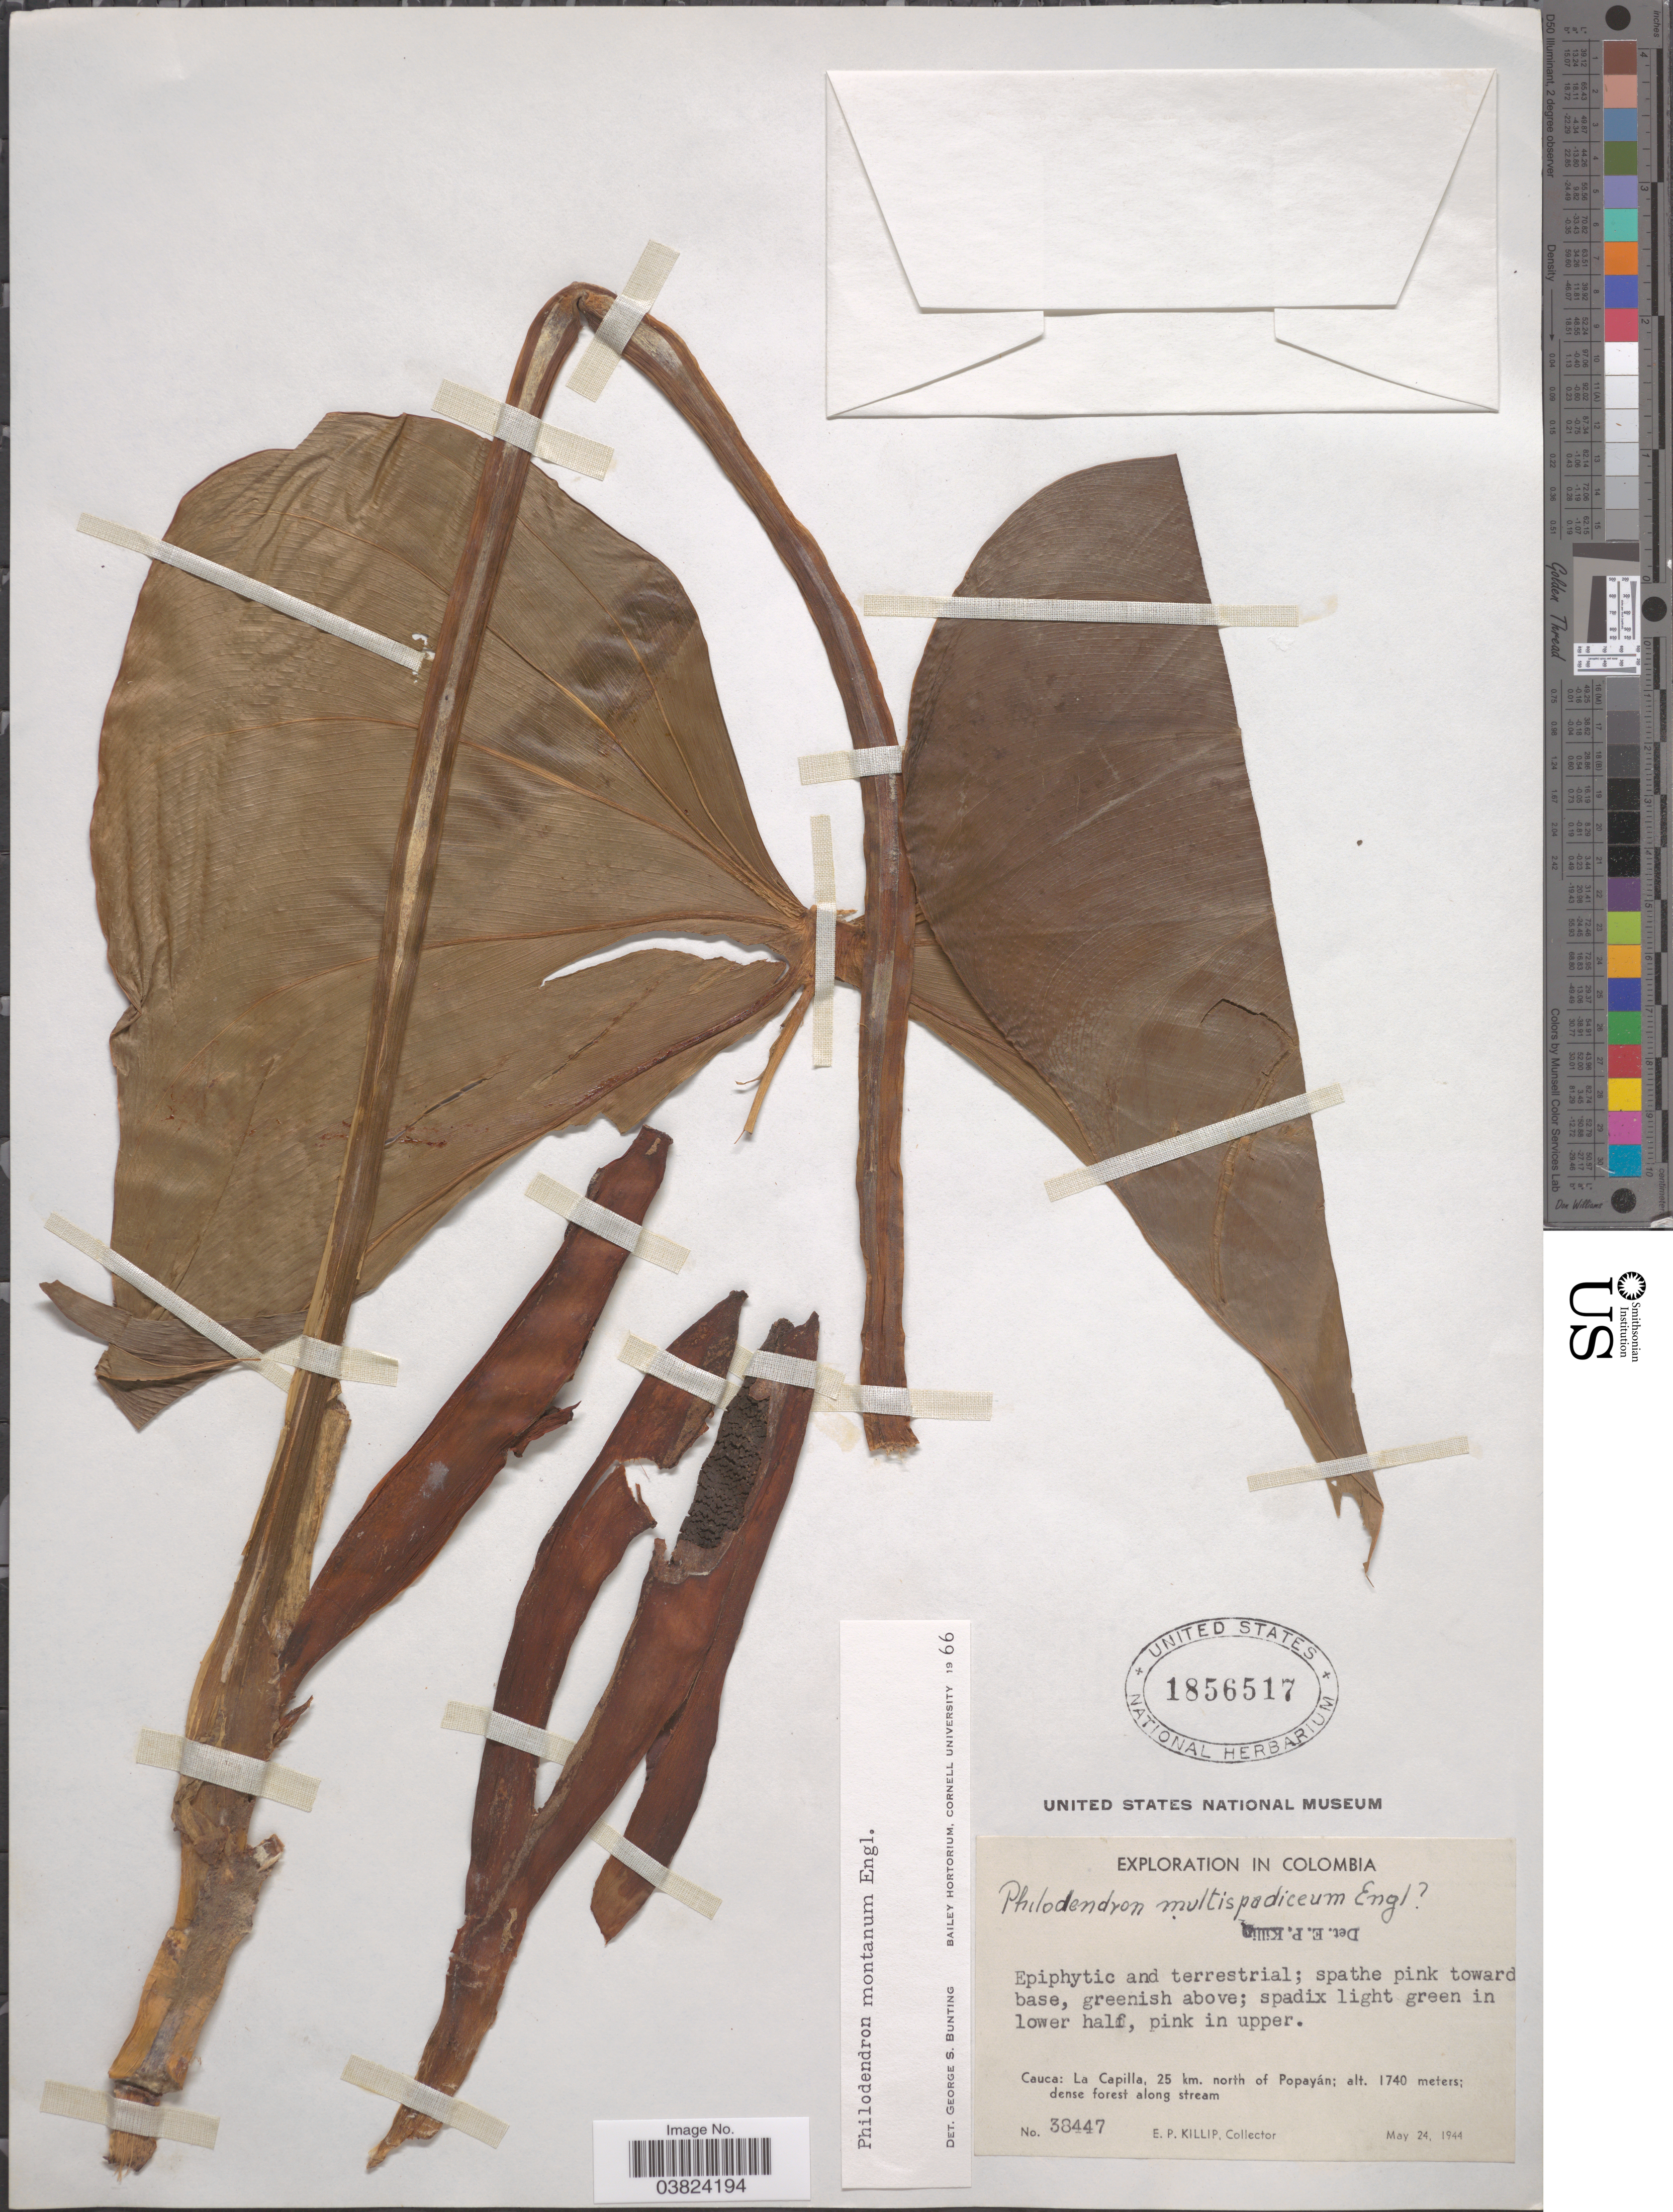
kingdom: Plantae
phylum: Tracheophyta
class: Liliopsida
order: Alismatales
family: Araceae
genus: Philodendron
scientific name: Philodendron montanum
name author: Engl.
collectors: E. P. Killip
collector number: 38447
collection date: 1944-05-24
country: Colombia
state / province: Cauca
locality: La Capilla, 25 km. north of Popayán; dense forest along stream.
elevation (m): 1740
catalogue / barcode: US 1856517